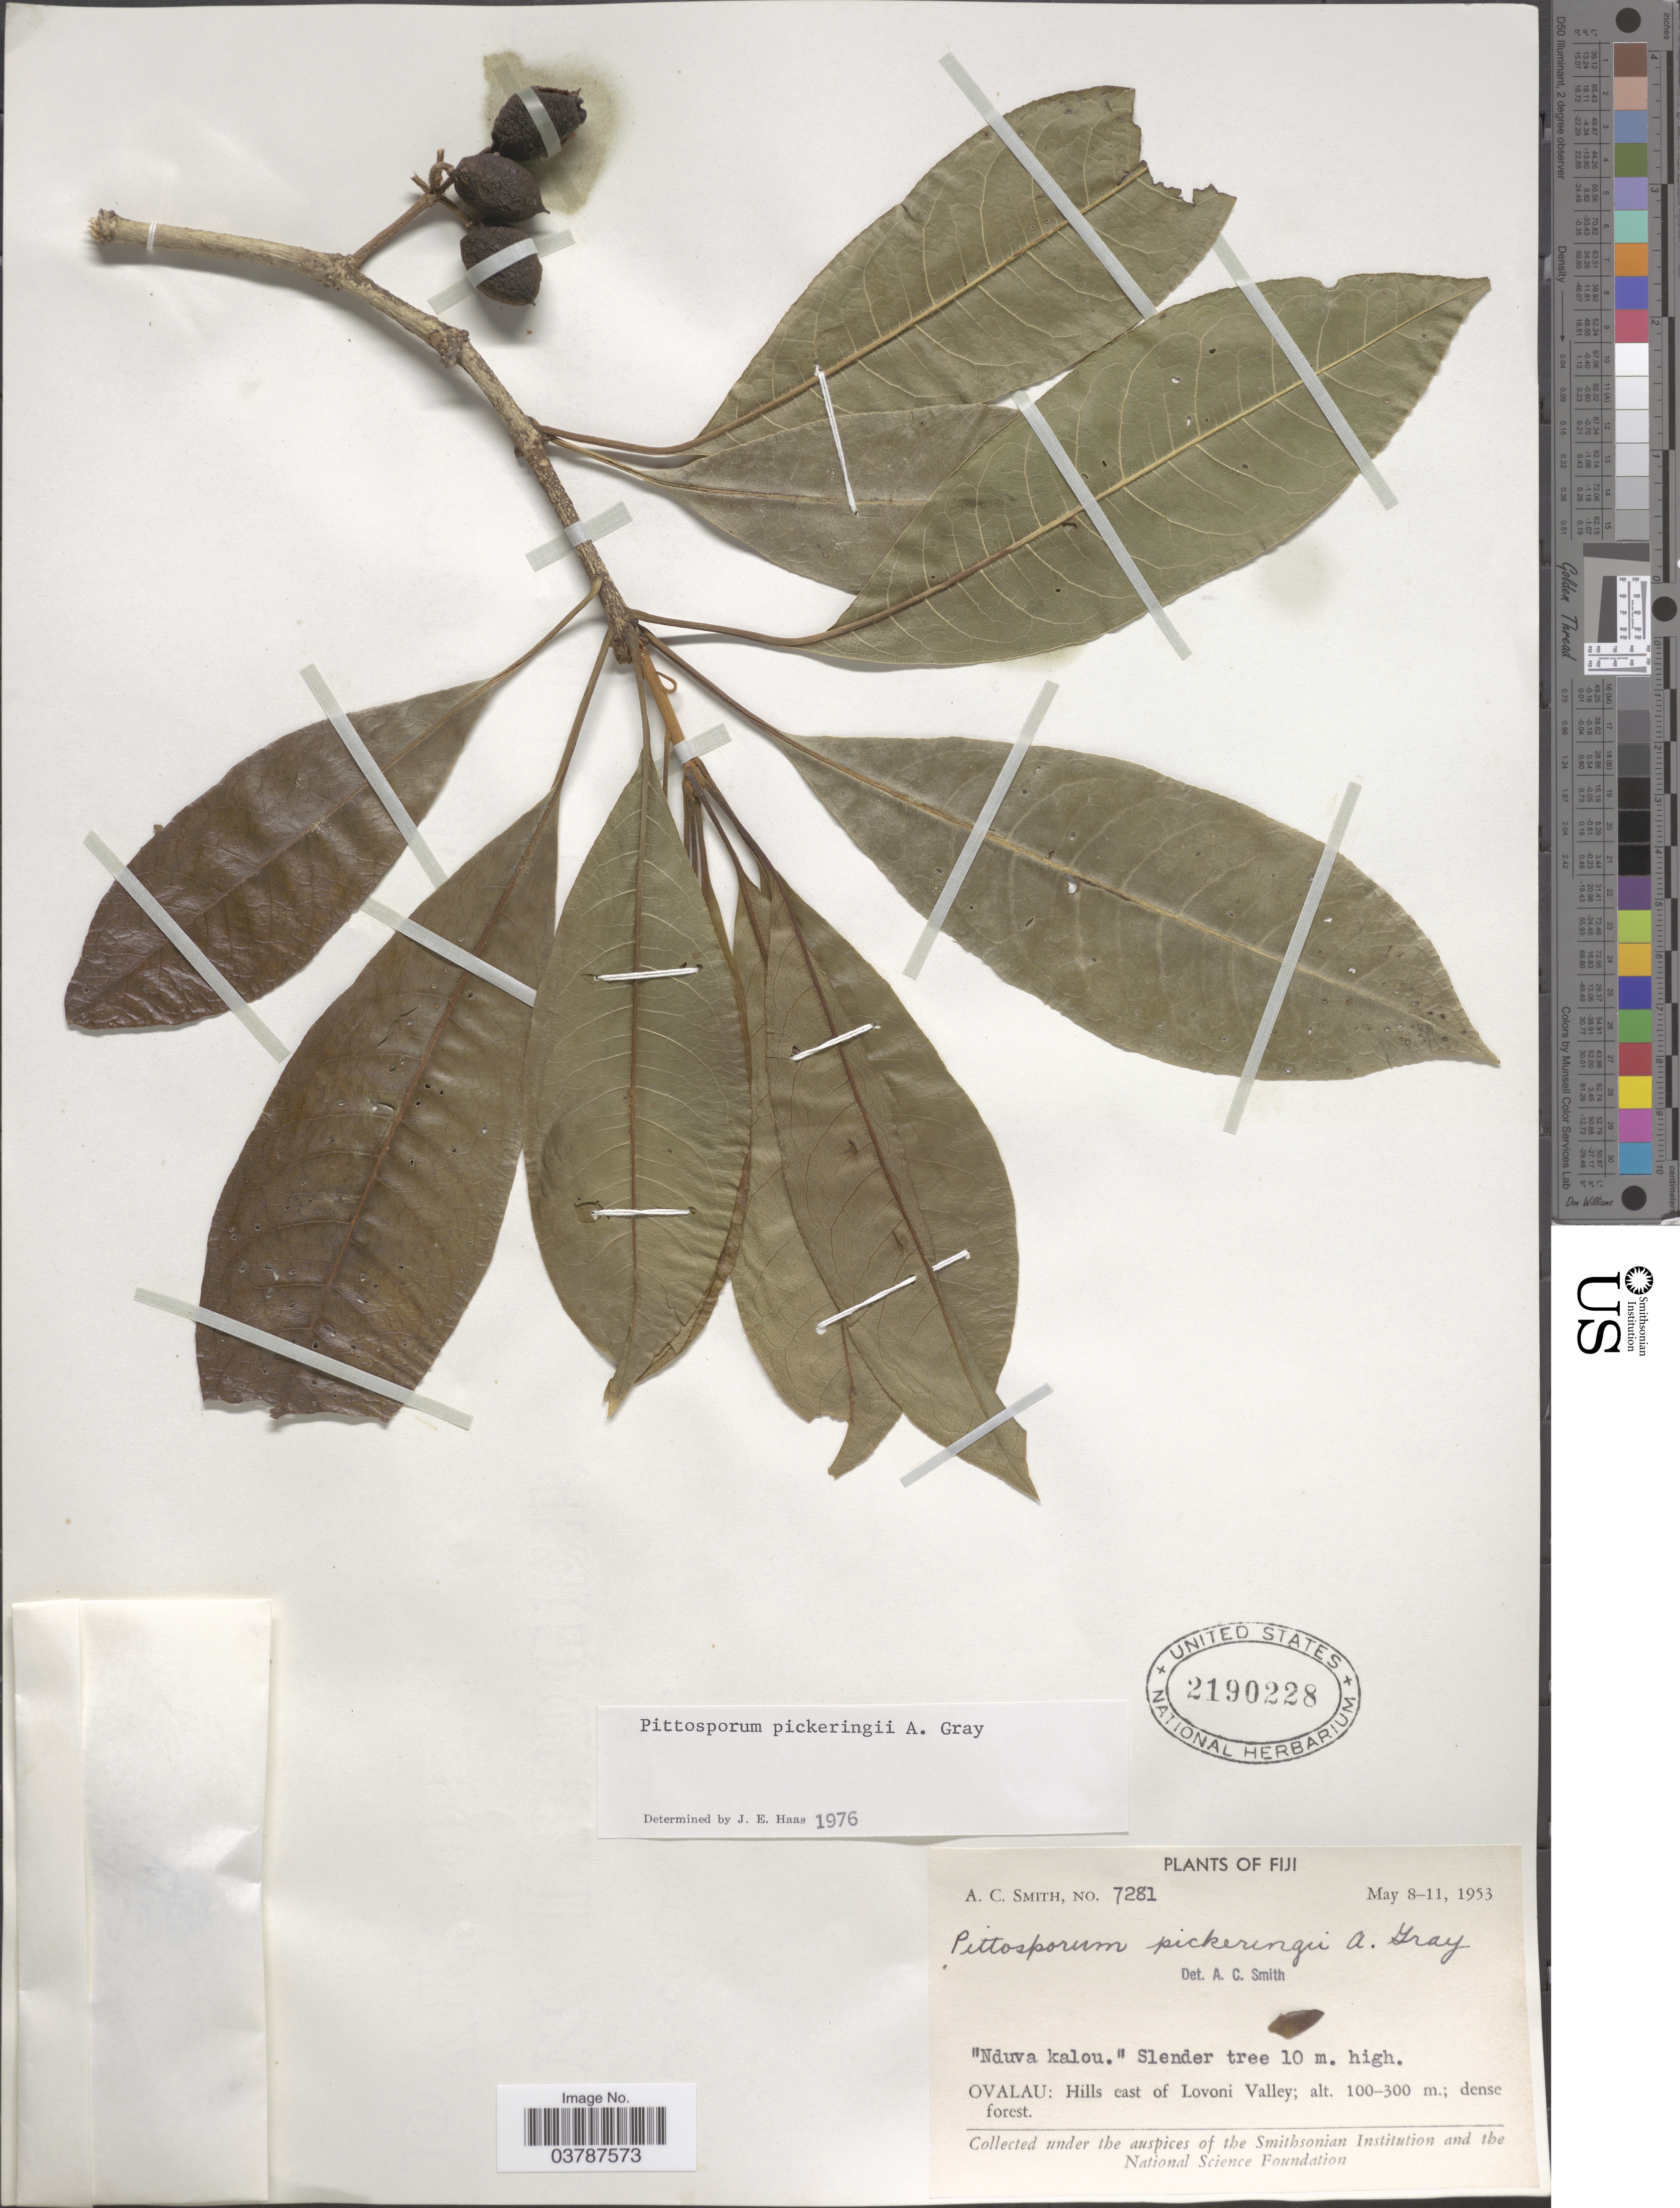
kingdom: Plantae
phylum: Tracheophyta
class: Magnoliopsida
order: Apiales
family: Pittosporaceae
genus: Pittosporum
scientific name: Pittosporum pickeringii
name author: A. Gray in Wilkes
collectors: A. C. Smith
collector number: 7281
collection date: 1953-05-08/1953-05-11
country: Fiji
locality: Ovalau: Hills east of Lovoni Valley.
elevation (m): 100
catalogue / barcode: US 2190228